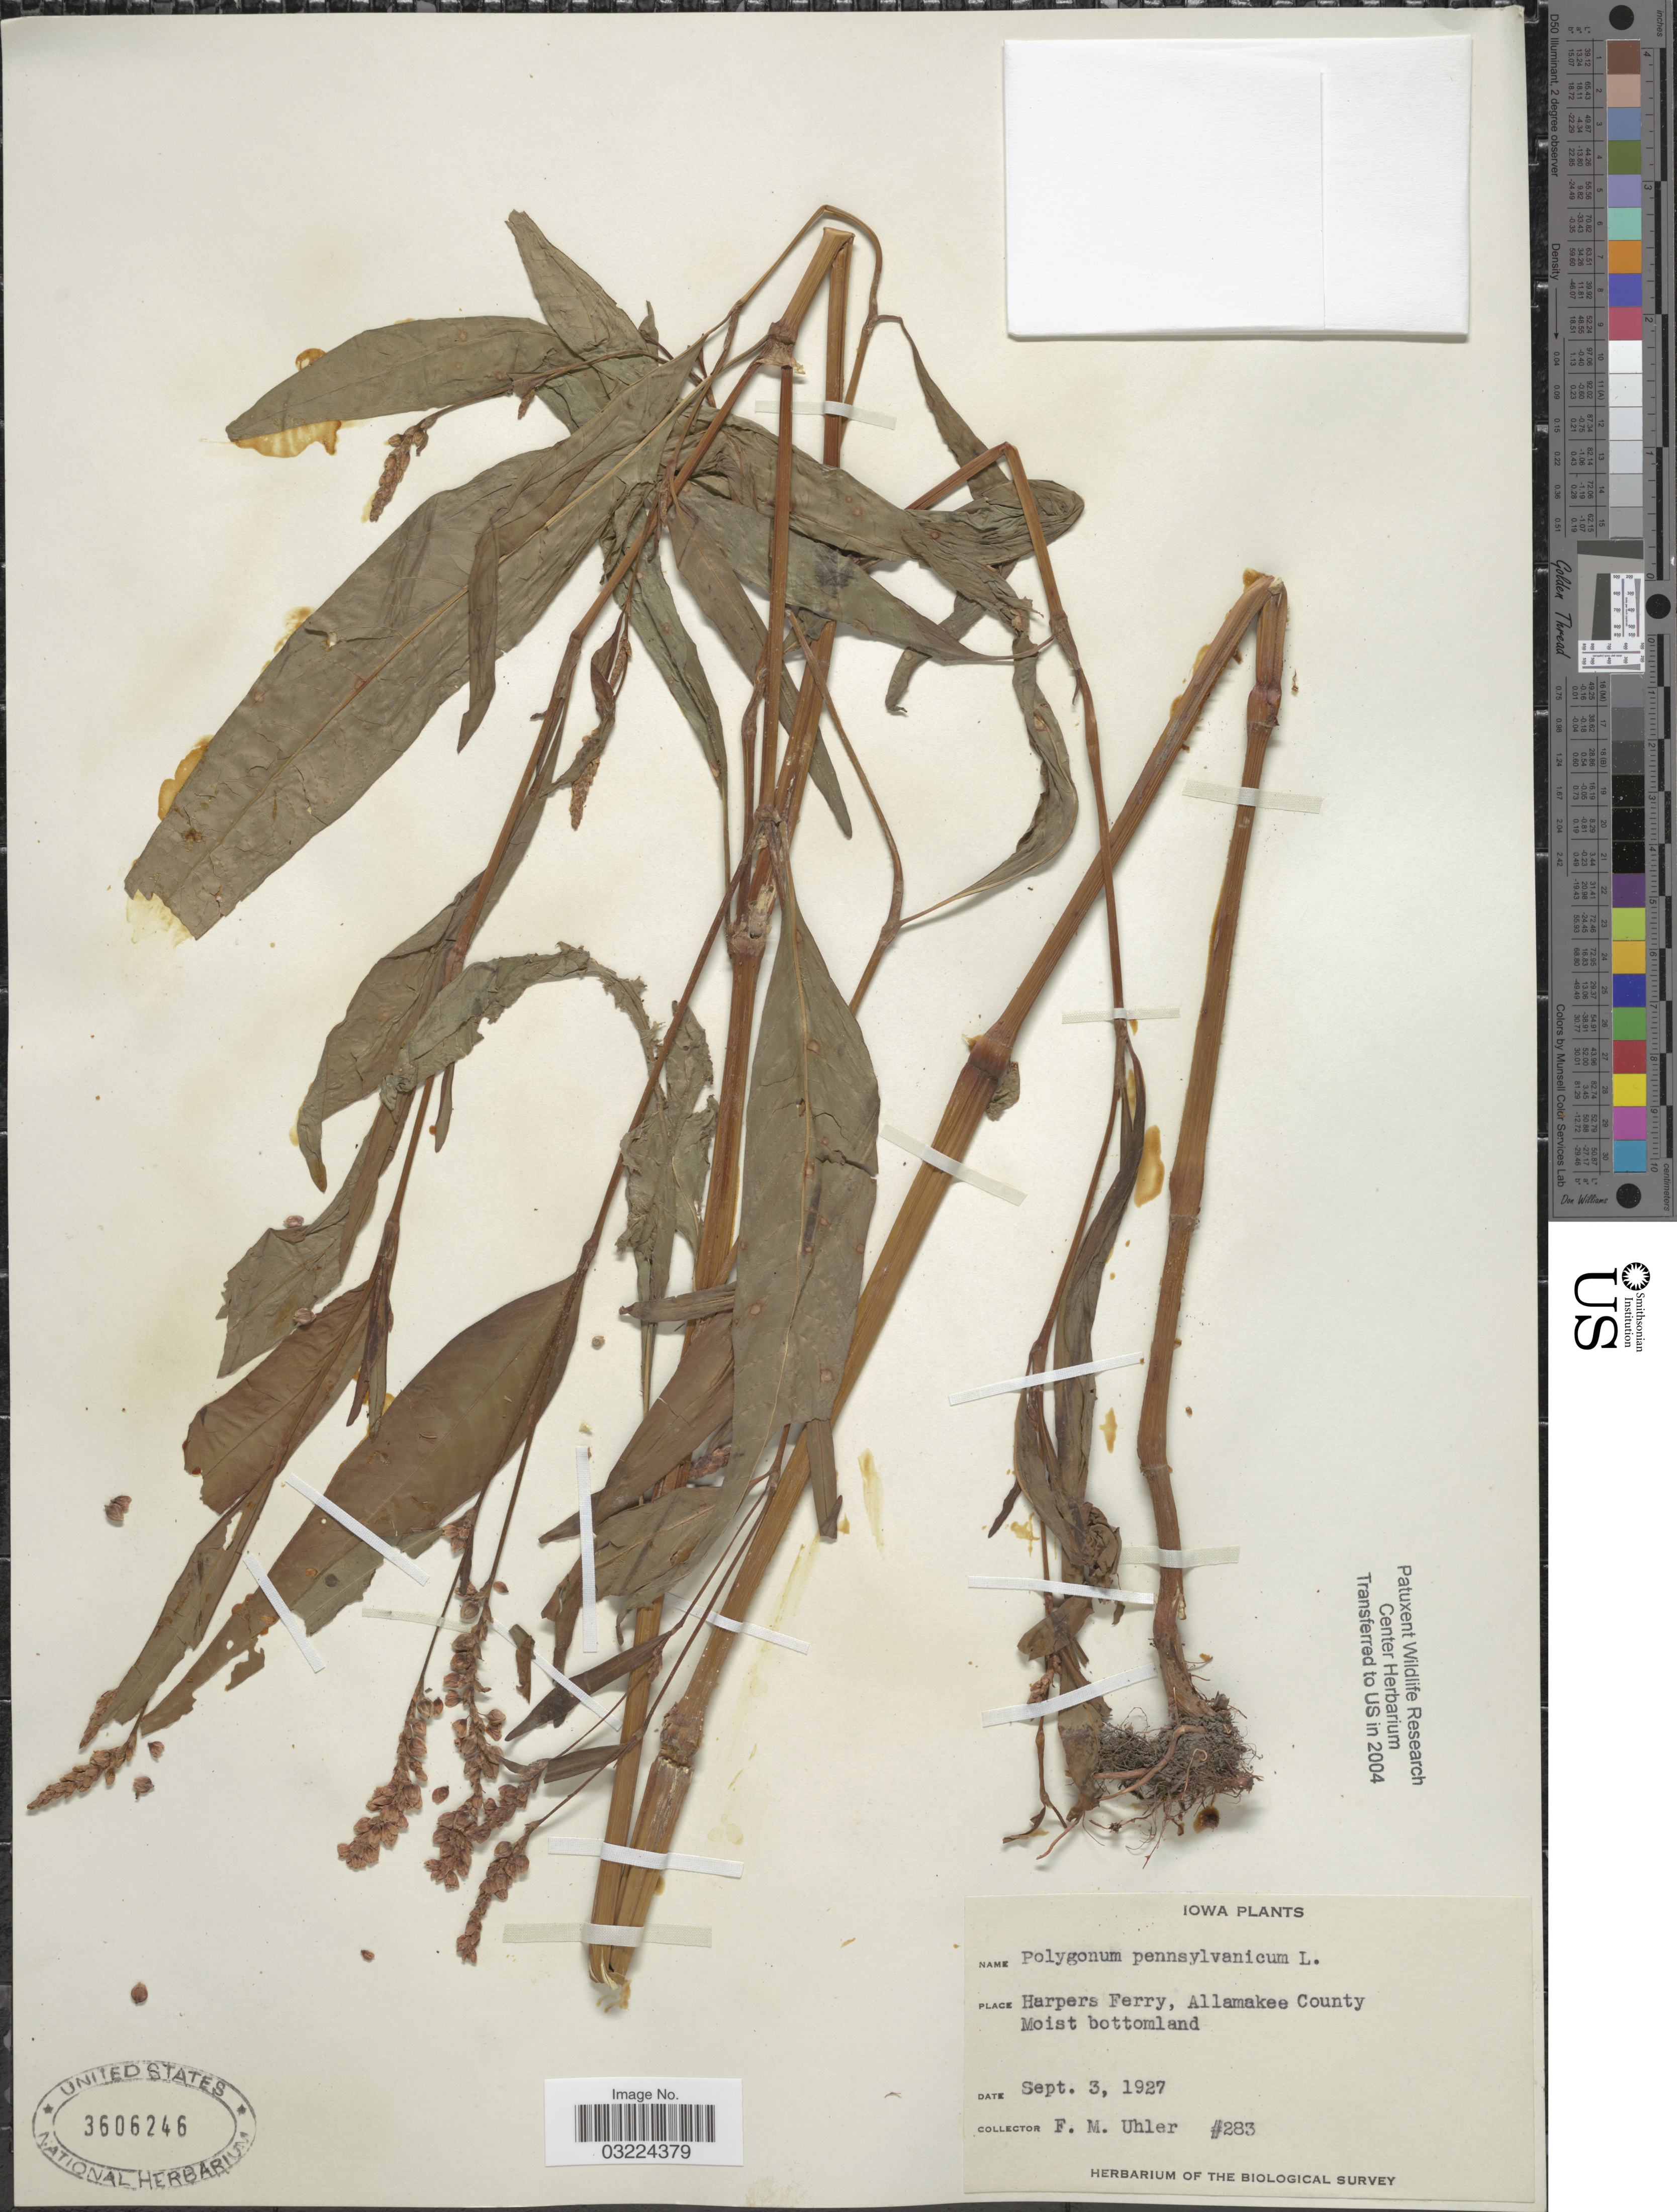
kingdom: Plantae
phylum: Tracheophyta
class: Magnoliopsida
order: Caryophyllales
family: Polygonaceae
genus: Persicaria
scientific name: Persicaria pensylvanica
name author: (L.) M. Gómez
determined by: Atha, D. E.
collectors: F. M. Uhler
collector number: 283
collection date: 1927-09-03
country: United States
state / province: Iowa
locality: Harpers Ferry, Allamakee County.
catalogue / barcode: US 3606246